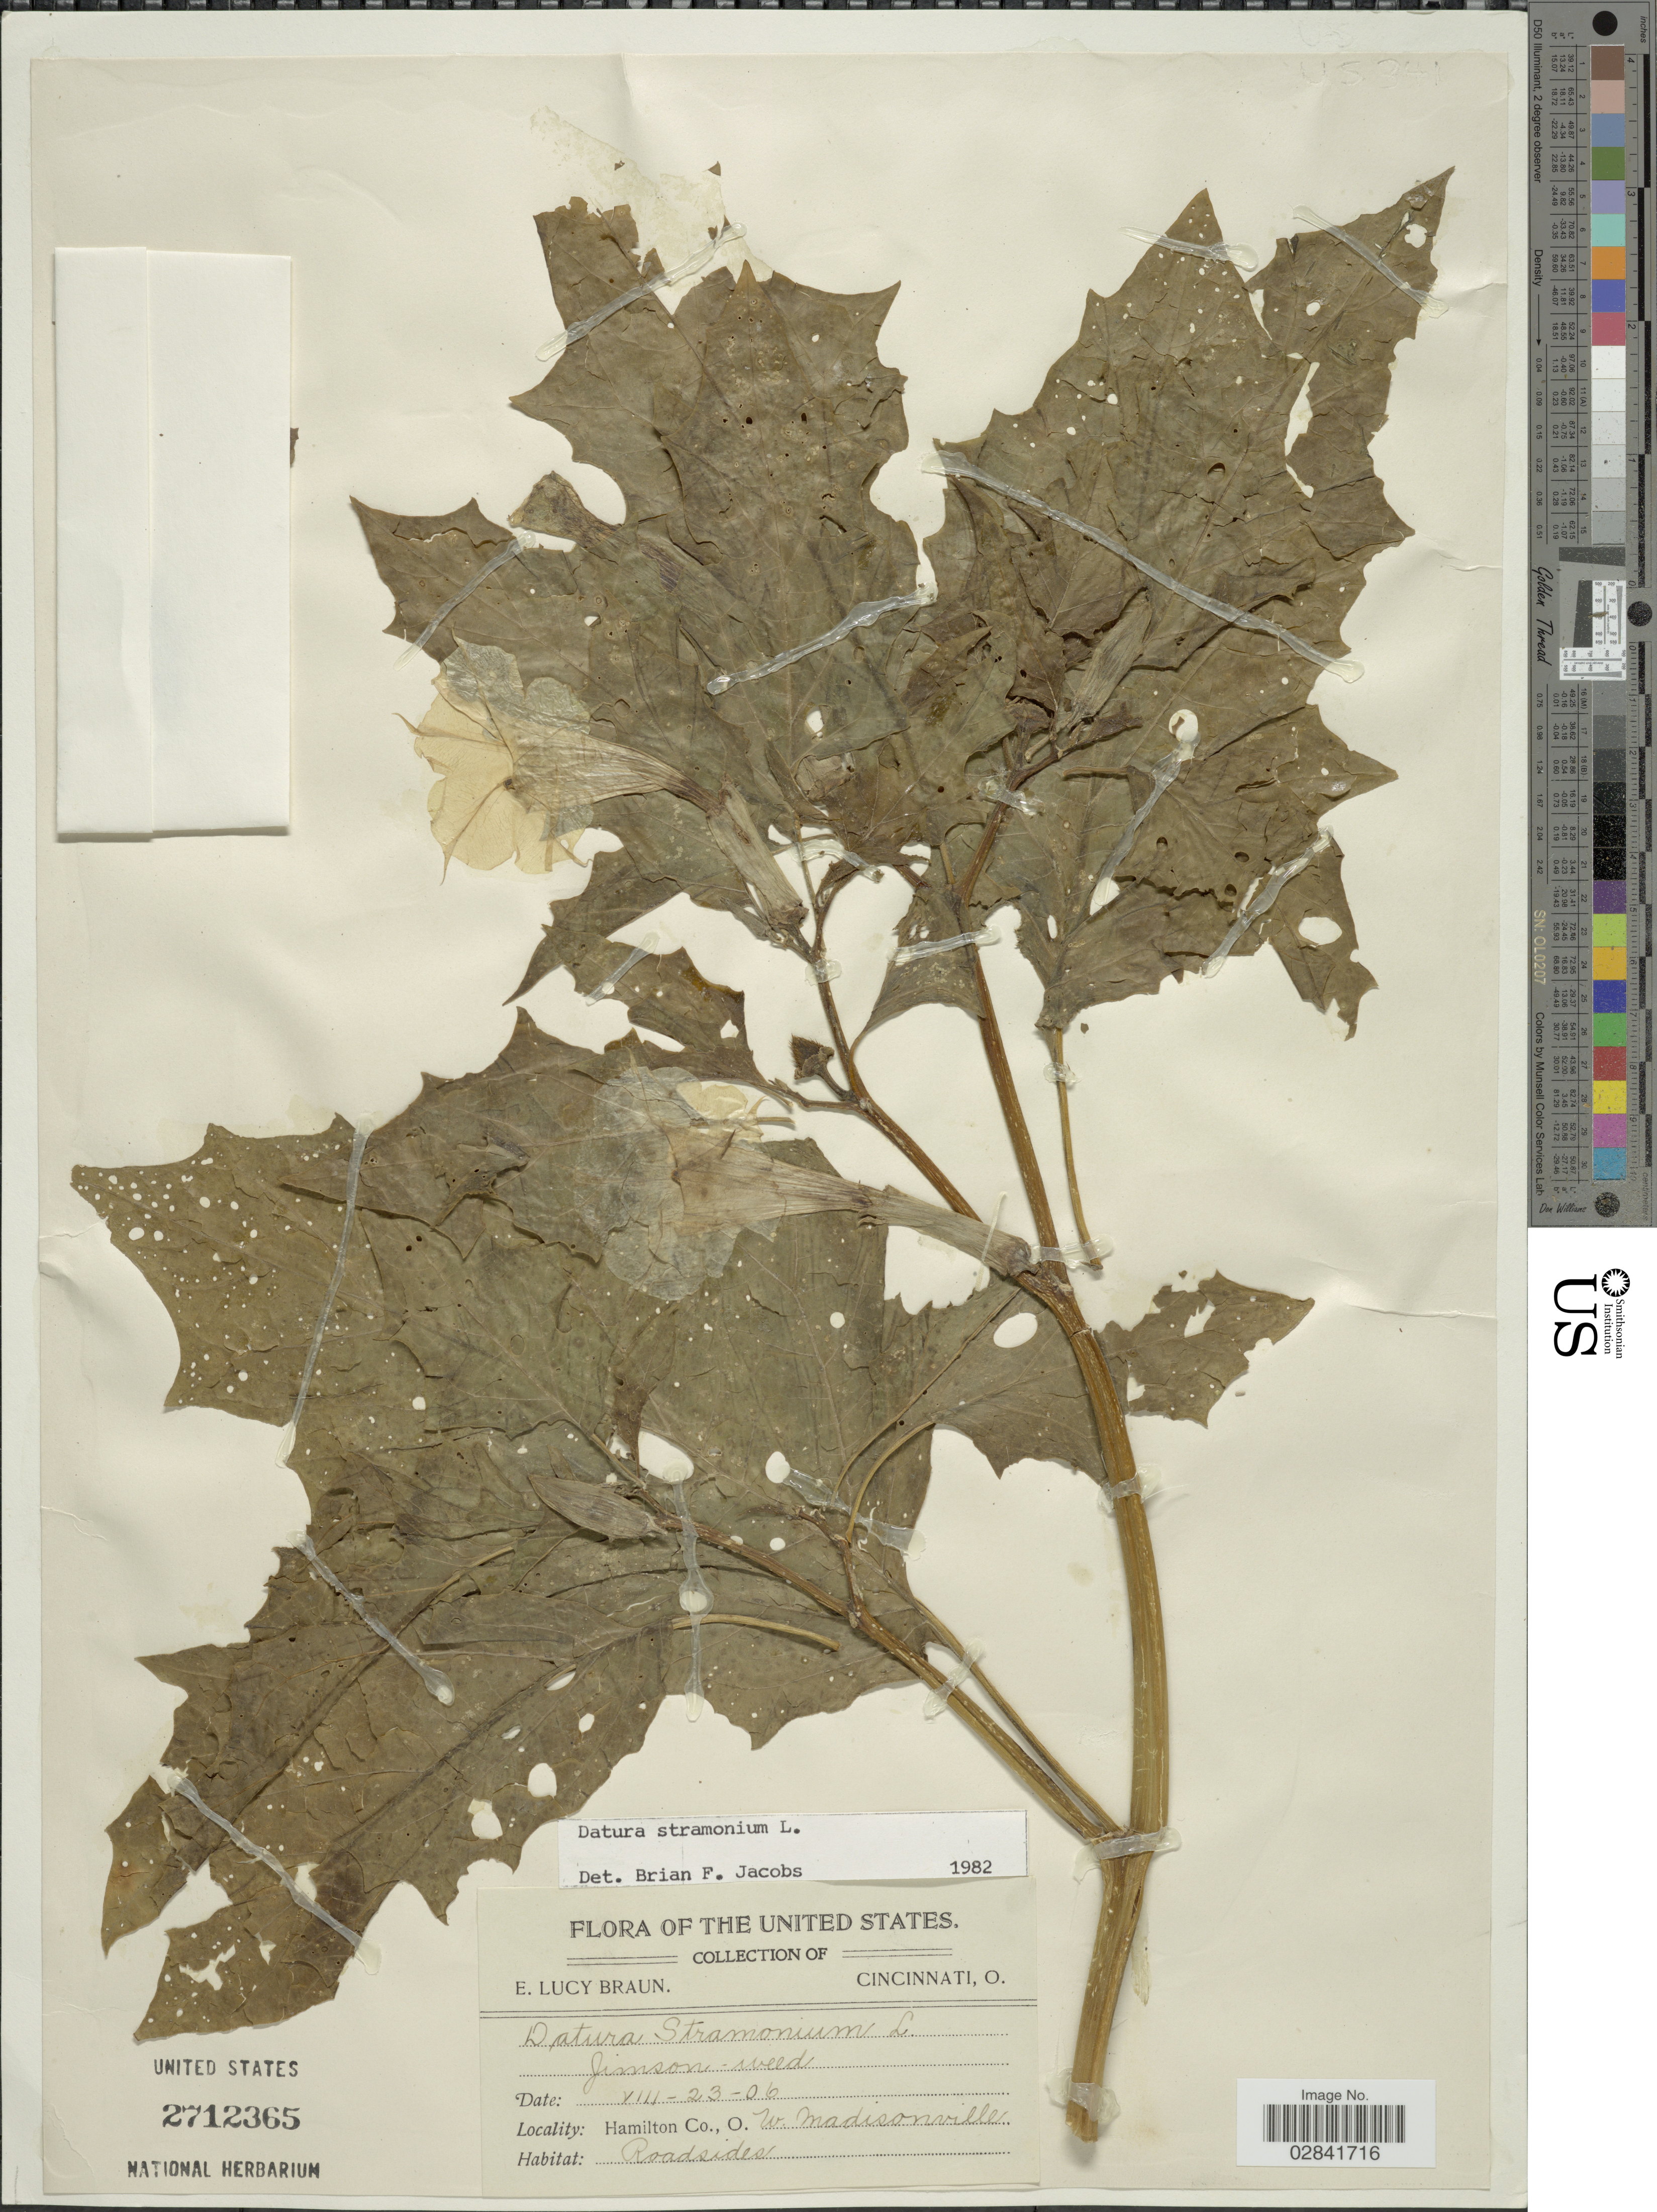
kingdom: Plantae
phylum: Tracheophyta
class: Magnoliopsida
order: Solanales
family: Solanaceae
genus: Datura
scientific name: Datura stramonium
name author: L.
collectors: E. L. Braun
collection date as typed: Transcribed d/m/y: 23/8/6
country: United States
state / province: Ohio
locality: Hamilton Co. W. Madisonville.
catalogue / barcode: US 2712365